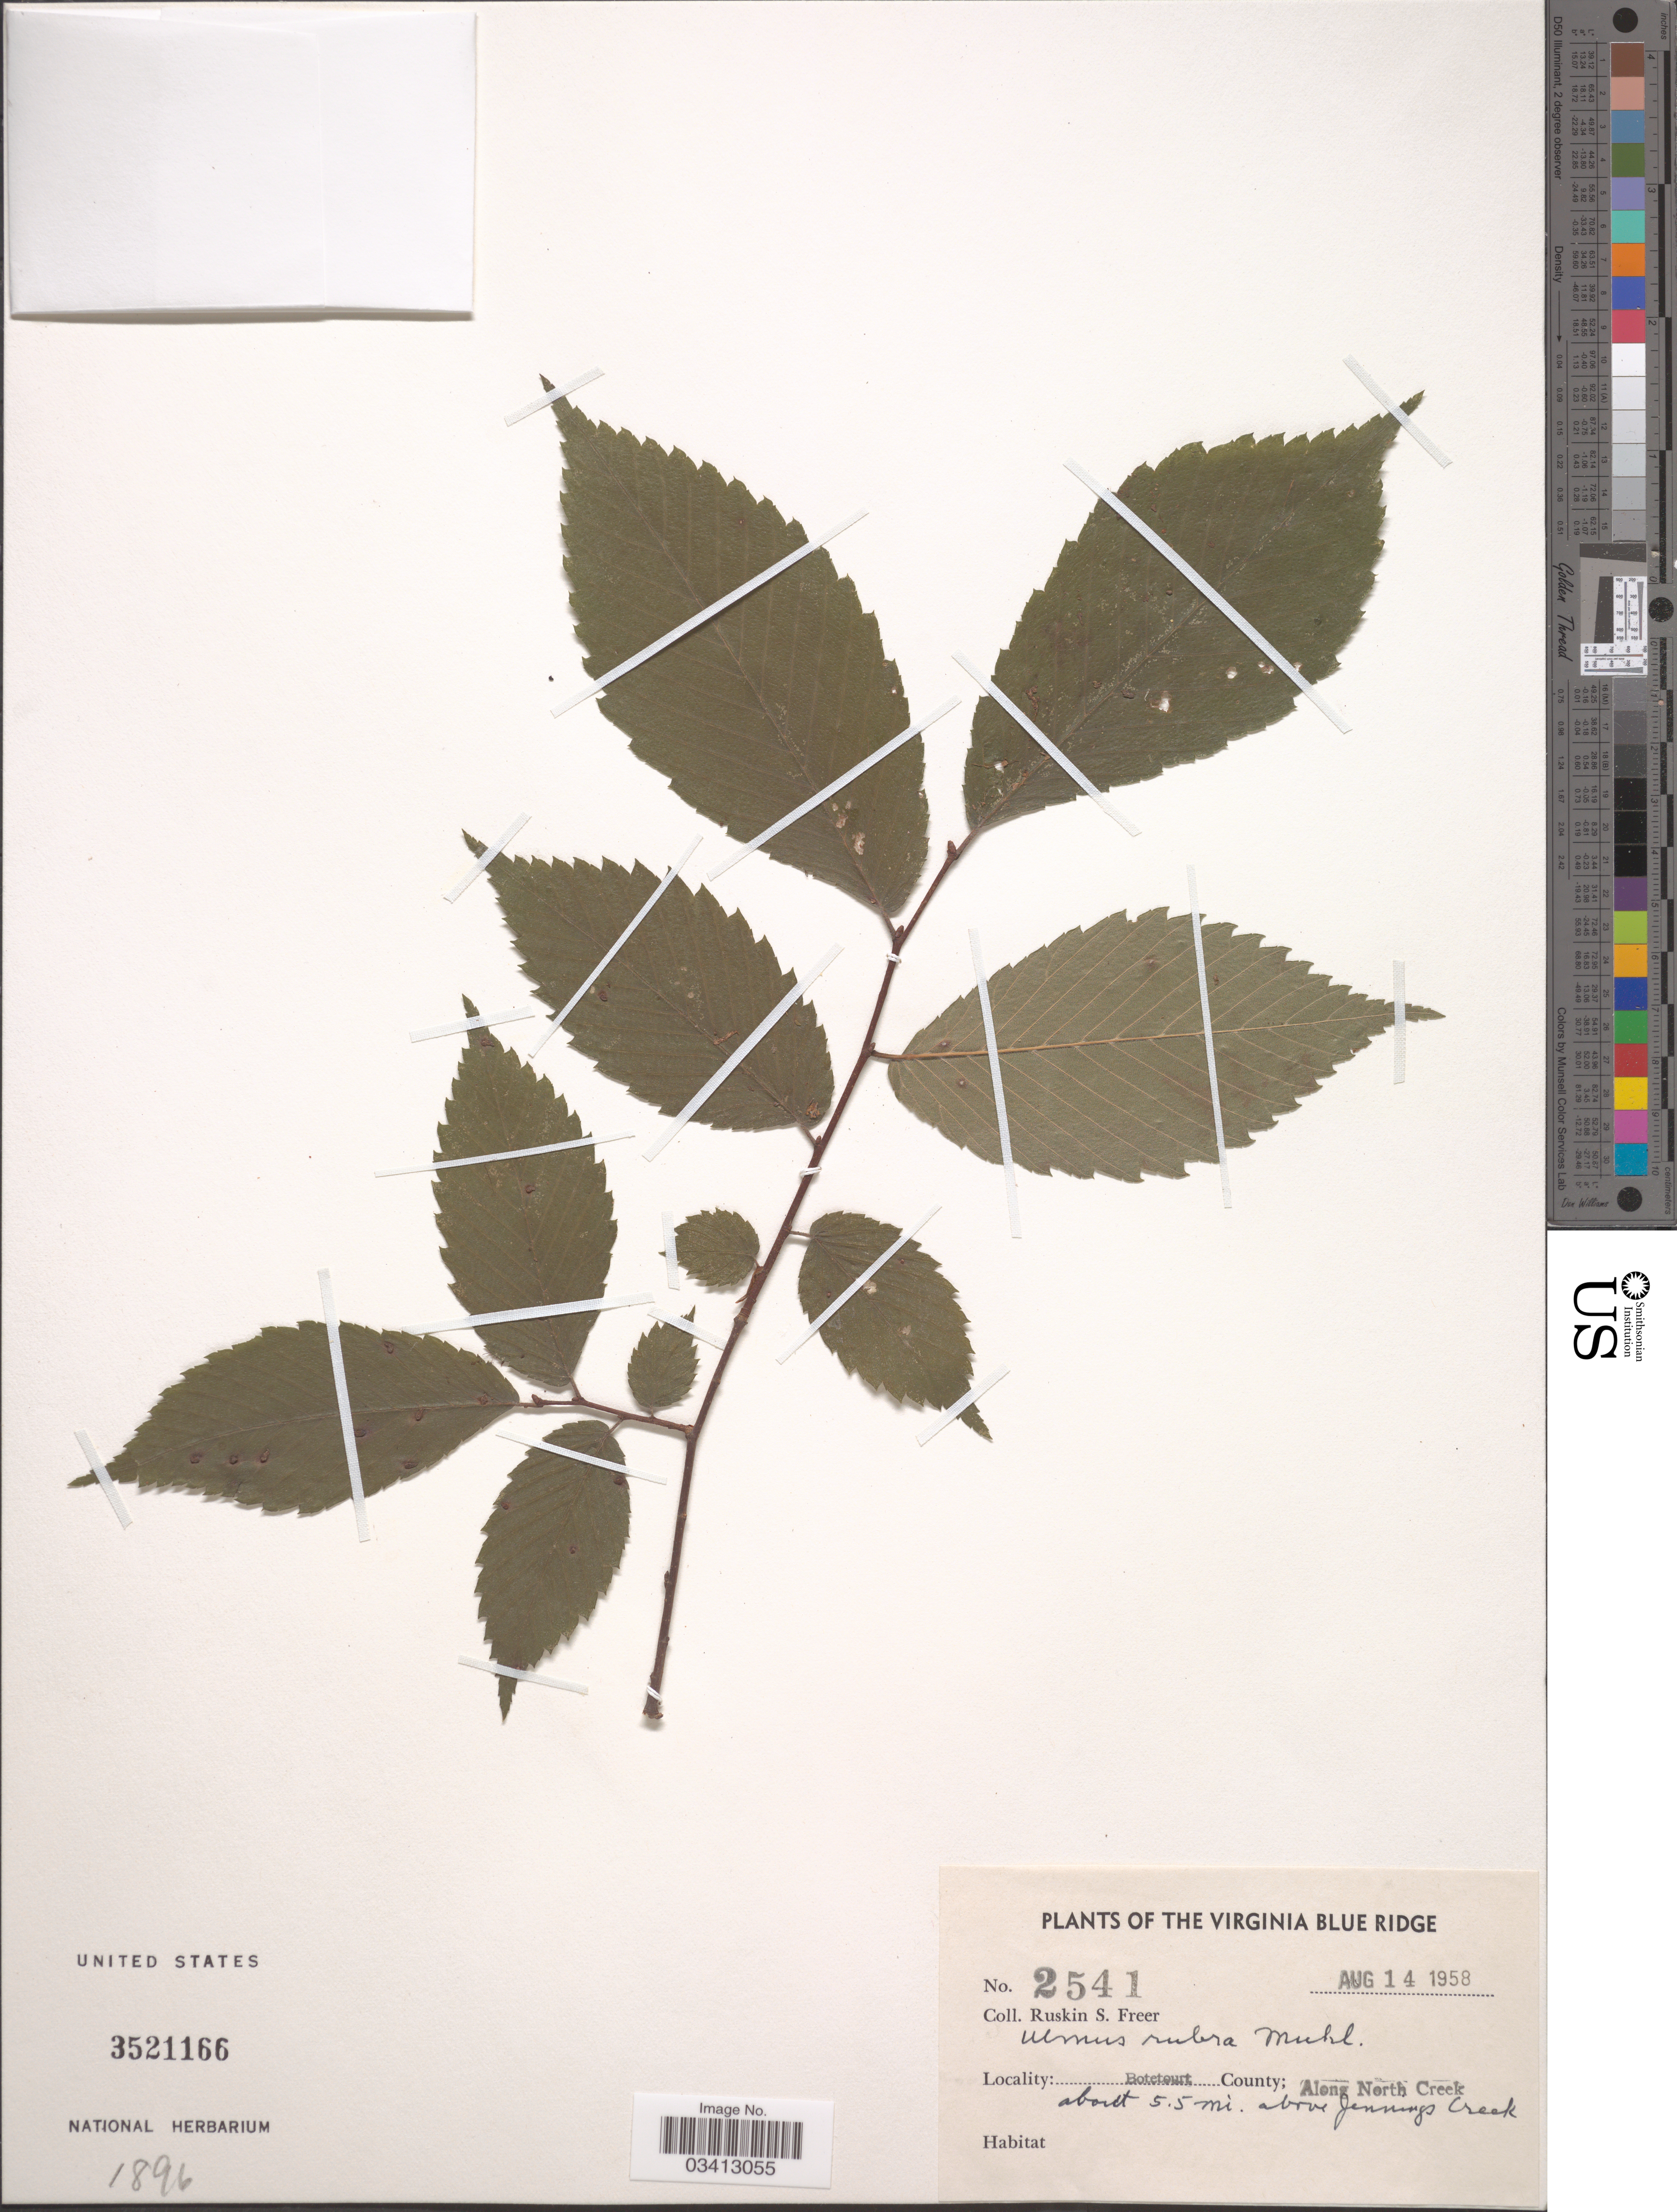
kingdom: Plantae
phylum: Tracheophyta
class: Magnoliopsida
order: Rosales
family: Ulmaceae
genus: Ulmus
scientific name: Ulmus rubra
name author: Muhl.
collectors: R. Freer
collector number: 2541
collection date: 1958-08-14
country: United States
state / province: Virginia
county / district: Botetourt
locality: The Virginia Blue Ridge. Botetourt County; Along North Creek about 5.5 mi. above Jennings Creek.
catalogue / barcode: US 3521166